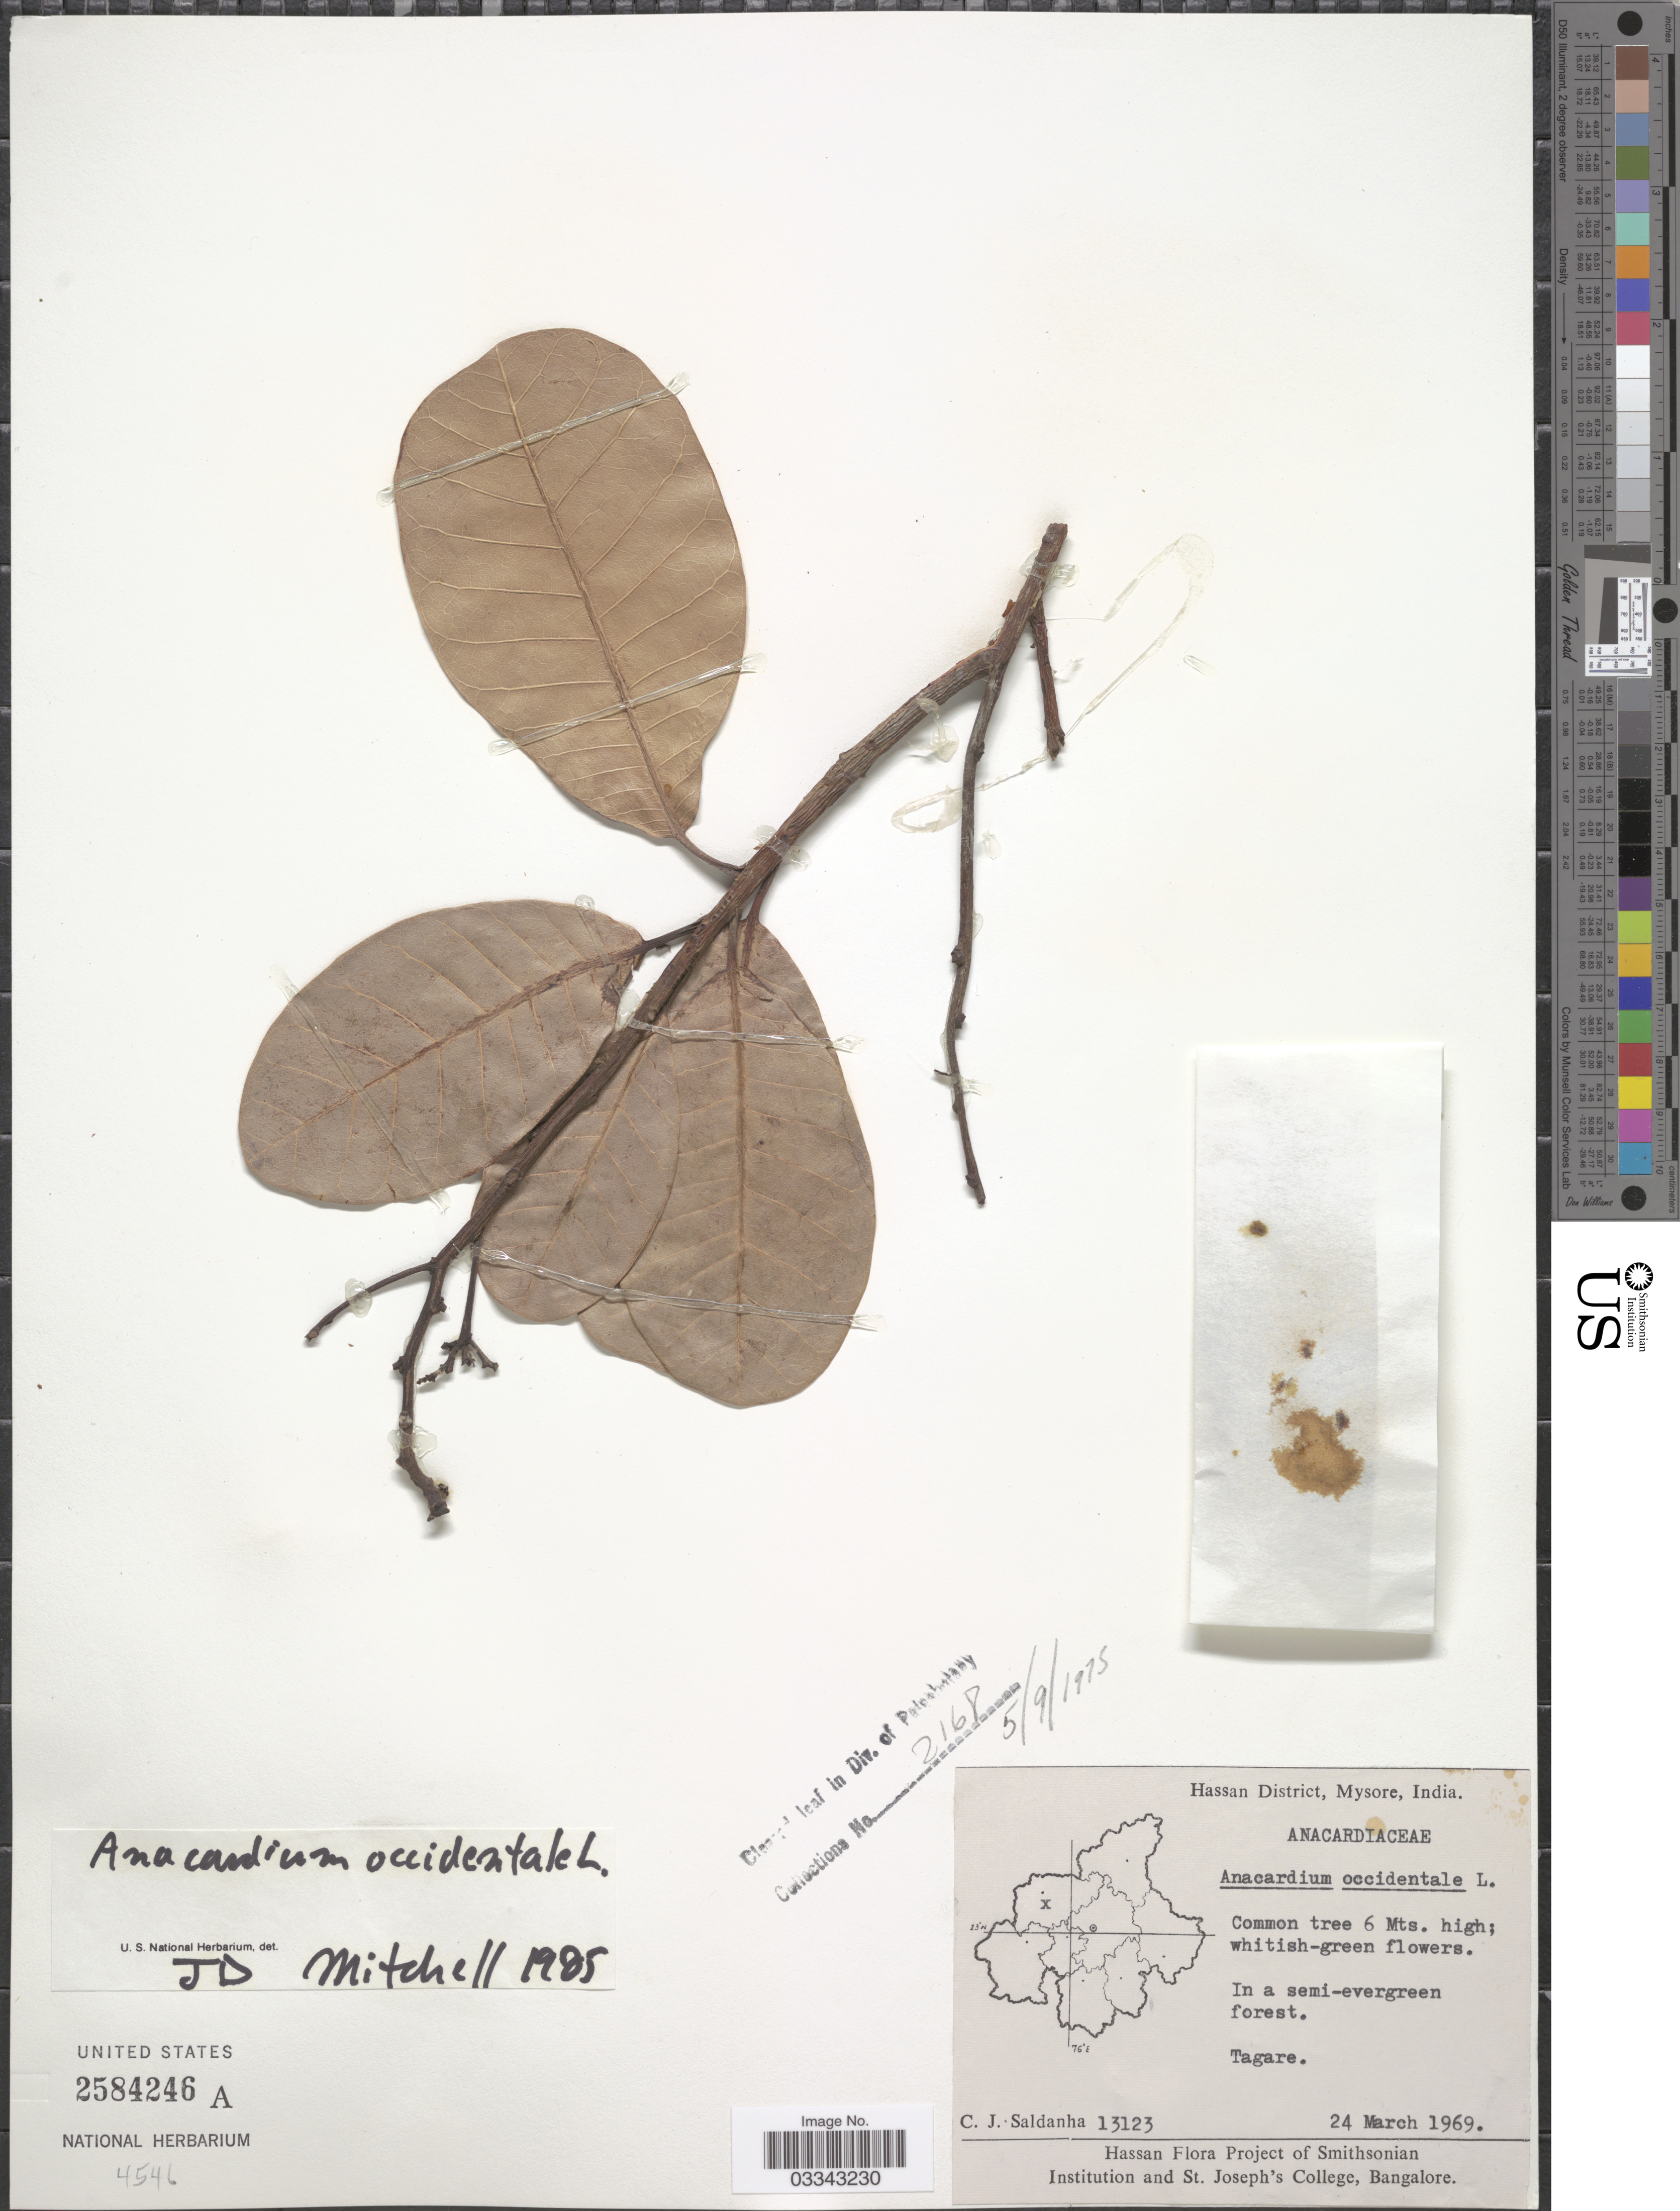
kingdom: Plantae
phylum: Tracheophyta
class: Magnoliopsida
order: Sapindales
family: Anacardiaceae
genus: Anacardium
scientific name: Anacardium occidentale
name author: L.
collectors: C. J. Saldanha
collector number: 13123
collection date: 1969-03-24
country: India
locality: Hassan District, Mysore. Tagare.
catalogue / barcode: US 2584246A